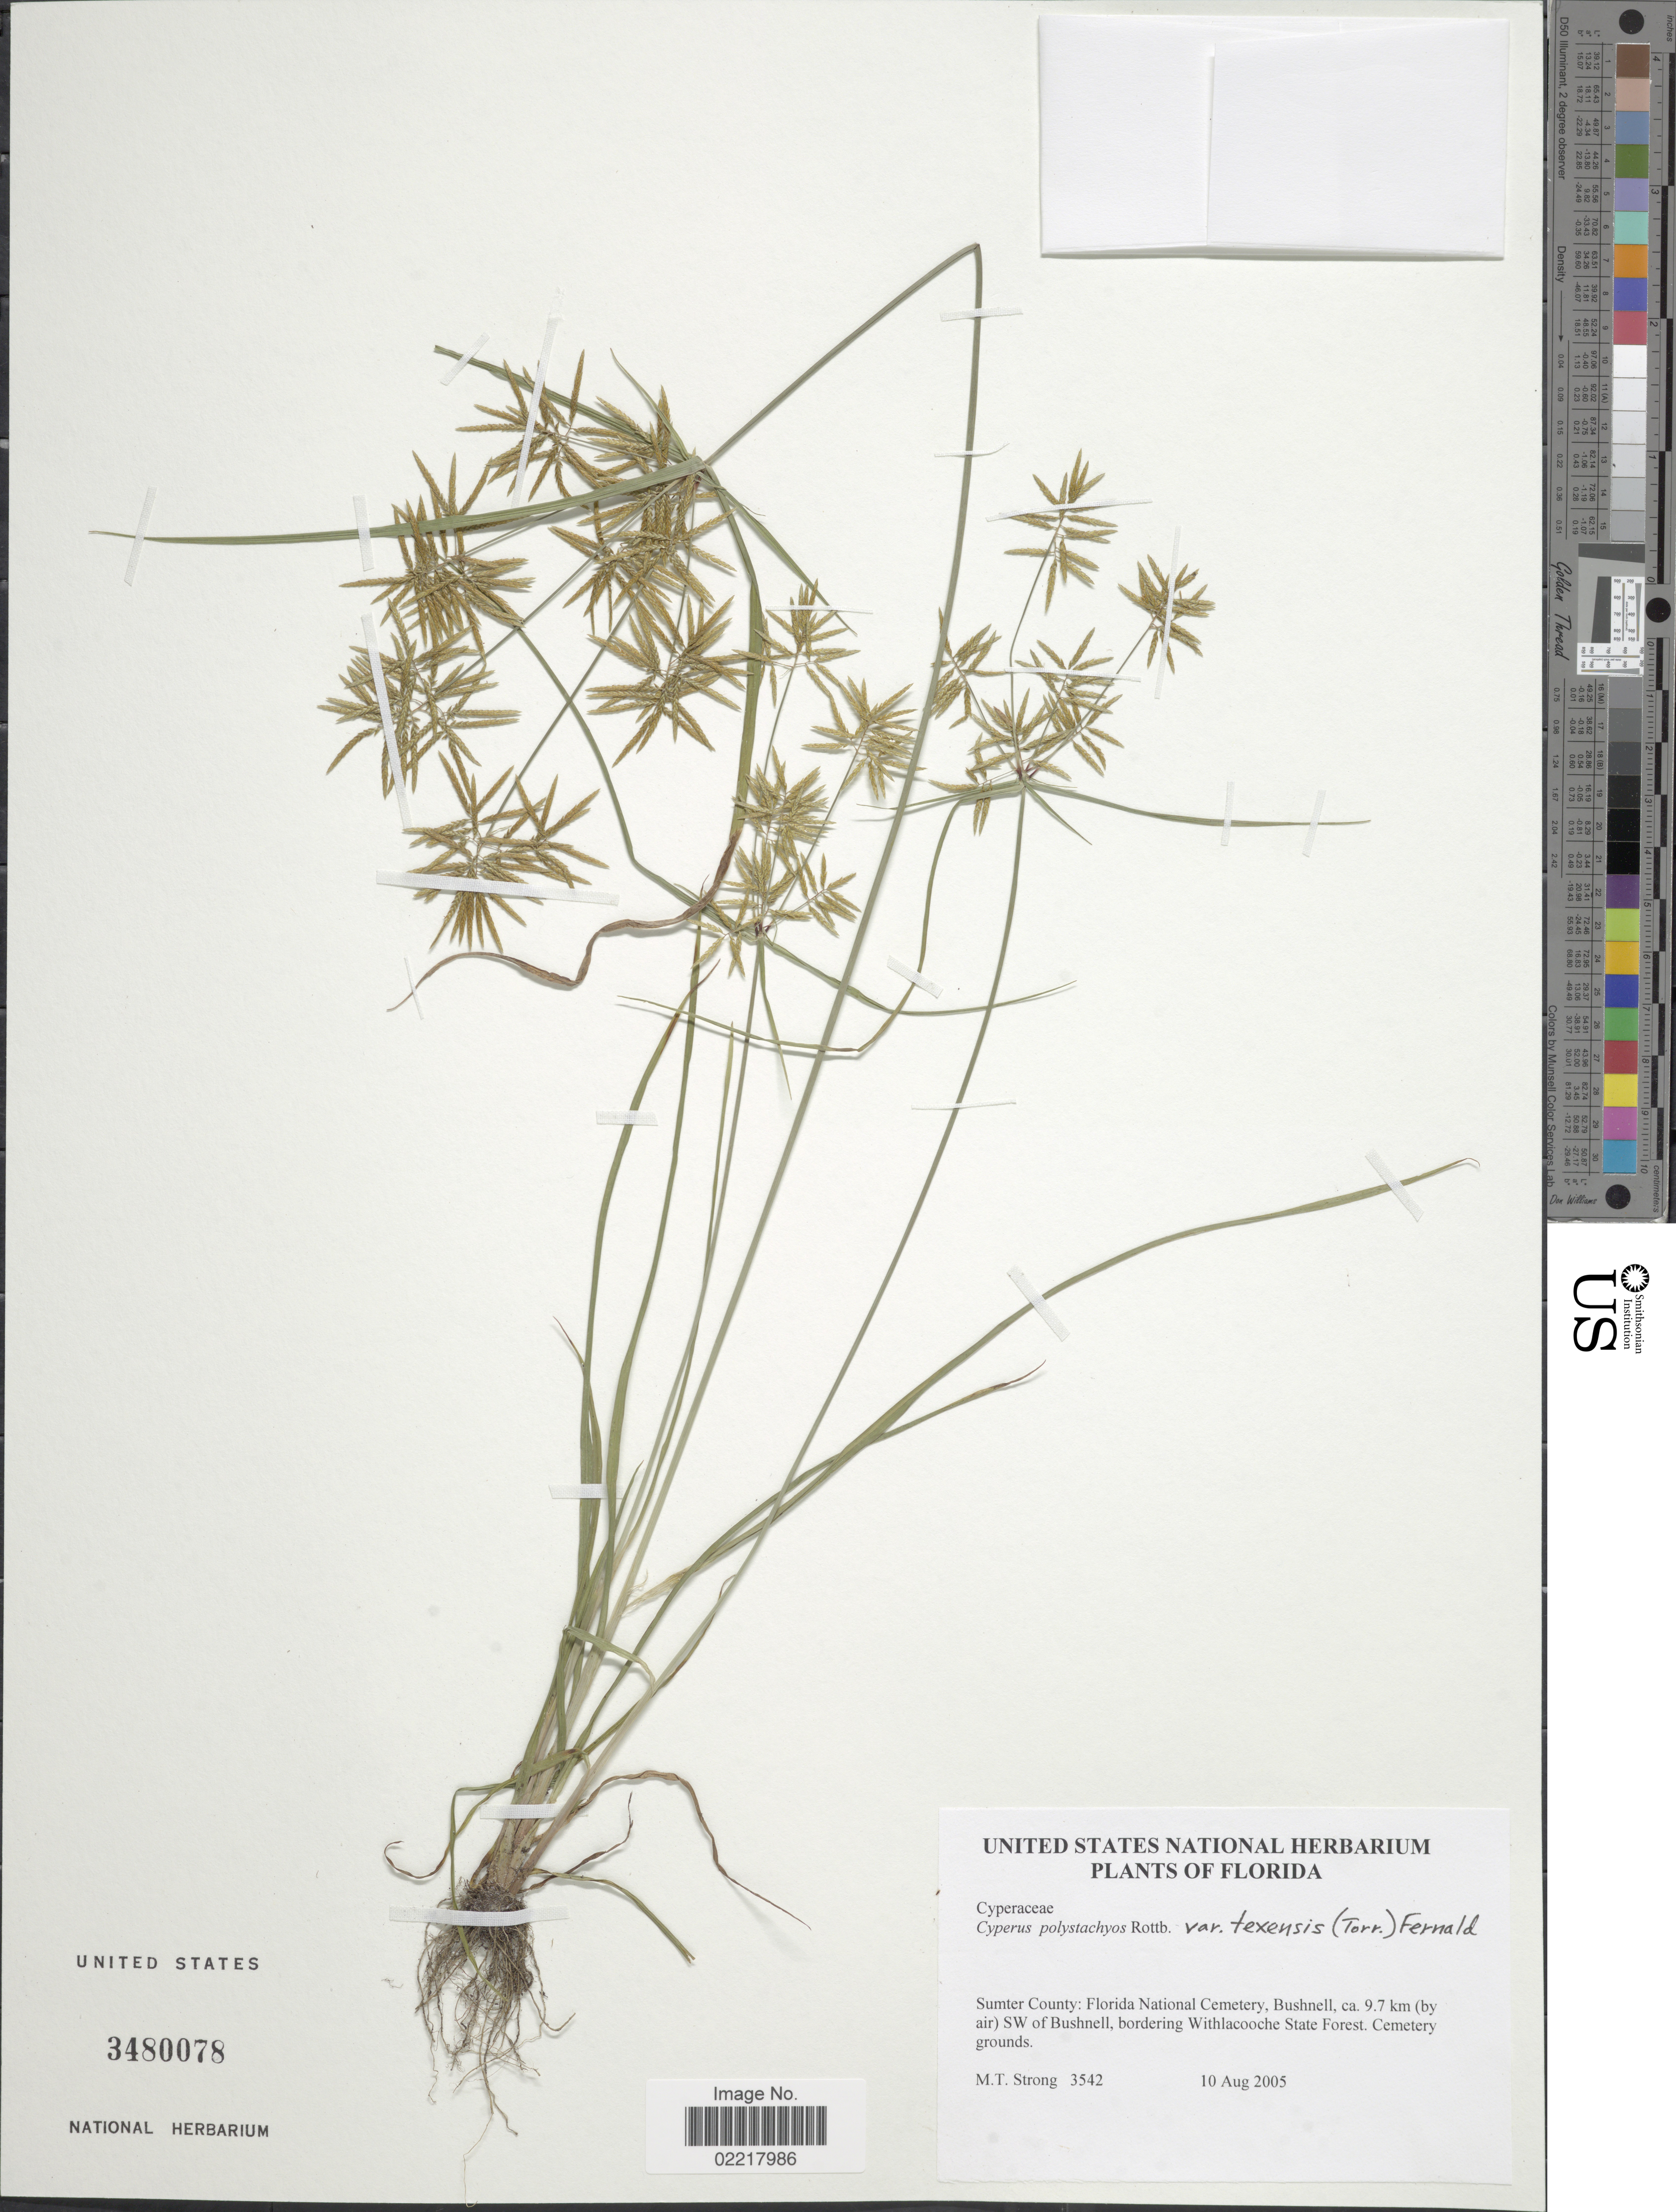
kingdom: Plantae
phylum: Tracheophyta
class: Liliopsida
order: Poales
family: Cyperaceae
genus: Cyperus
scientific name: Cyperus polystachyos var. texensis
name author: (Torr.) Fernald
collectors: M. T. Strong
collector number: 3542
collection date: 2005-08-10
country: United States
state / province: Florida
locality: Sumter County: Florida National Cemetery, Bushnell, ca. 9.7 km (by air) SW of Bushnell, bordering Withlacooche State Forest. Cemetery grounds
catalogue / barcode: US 3480078